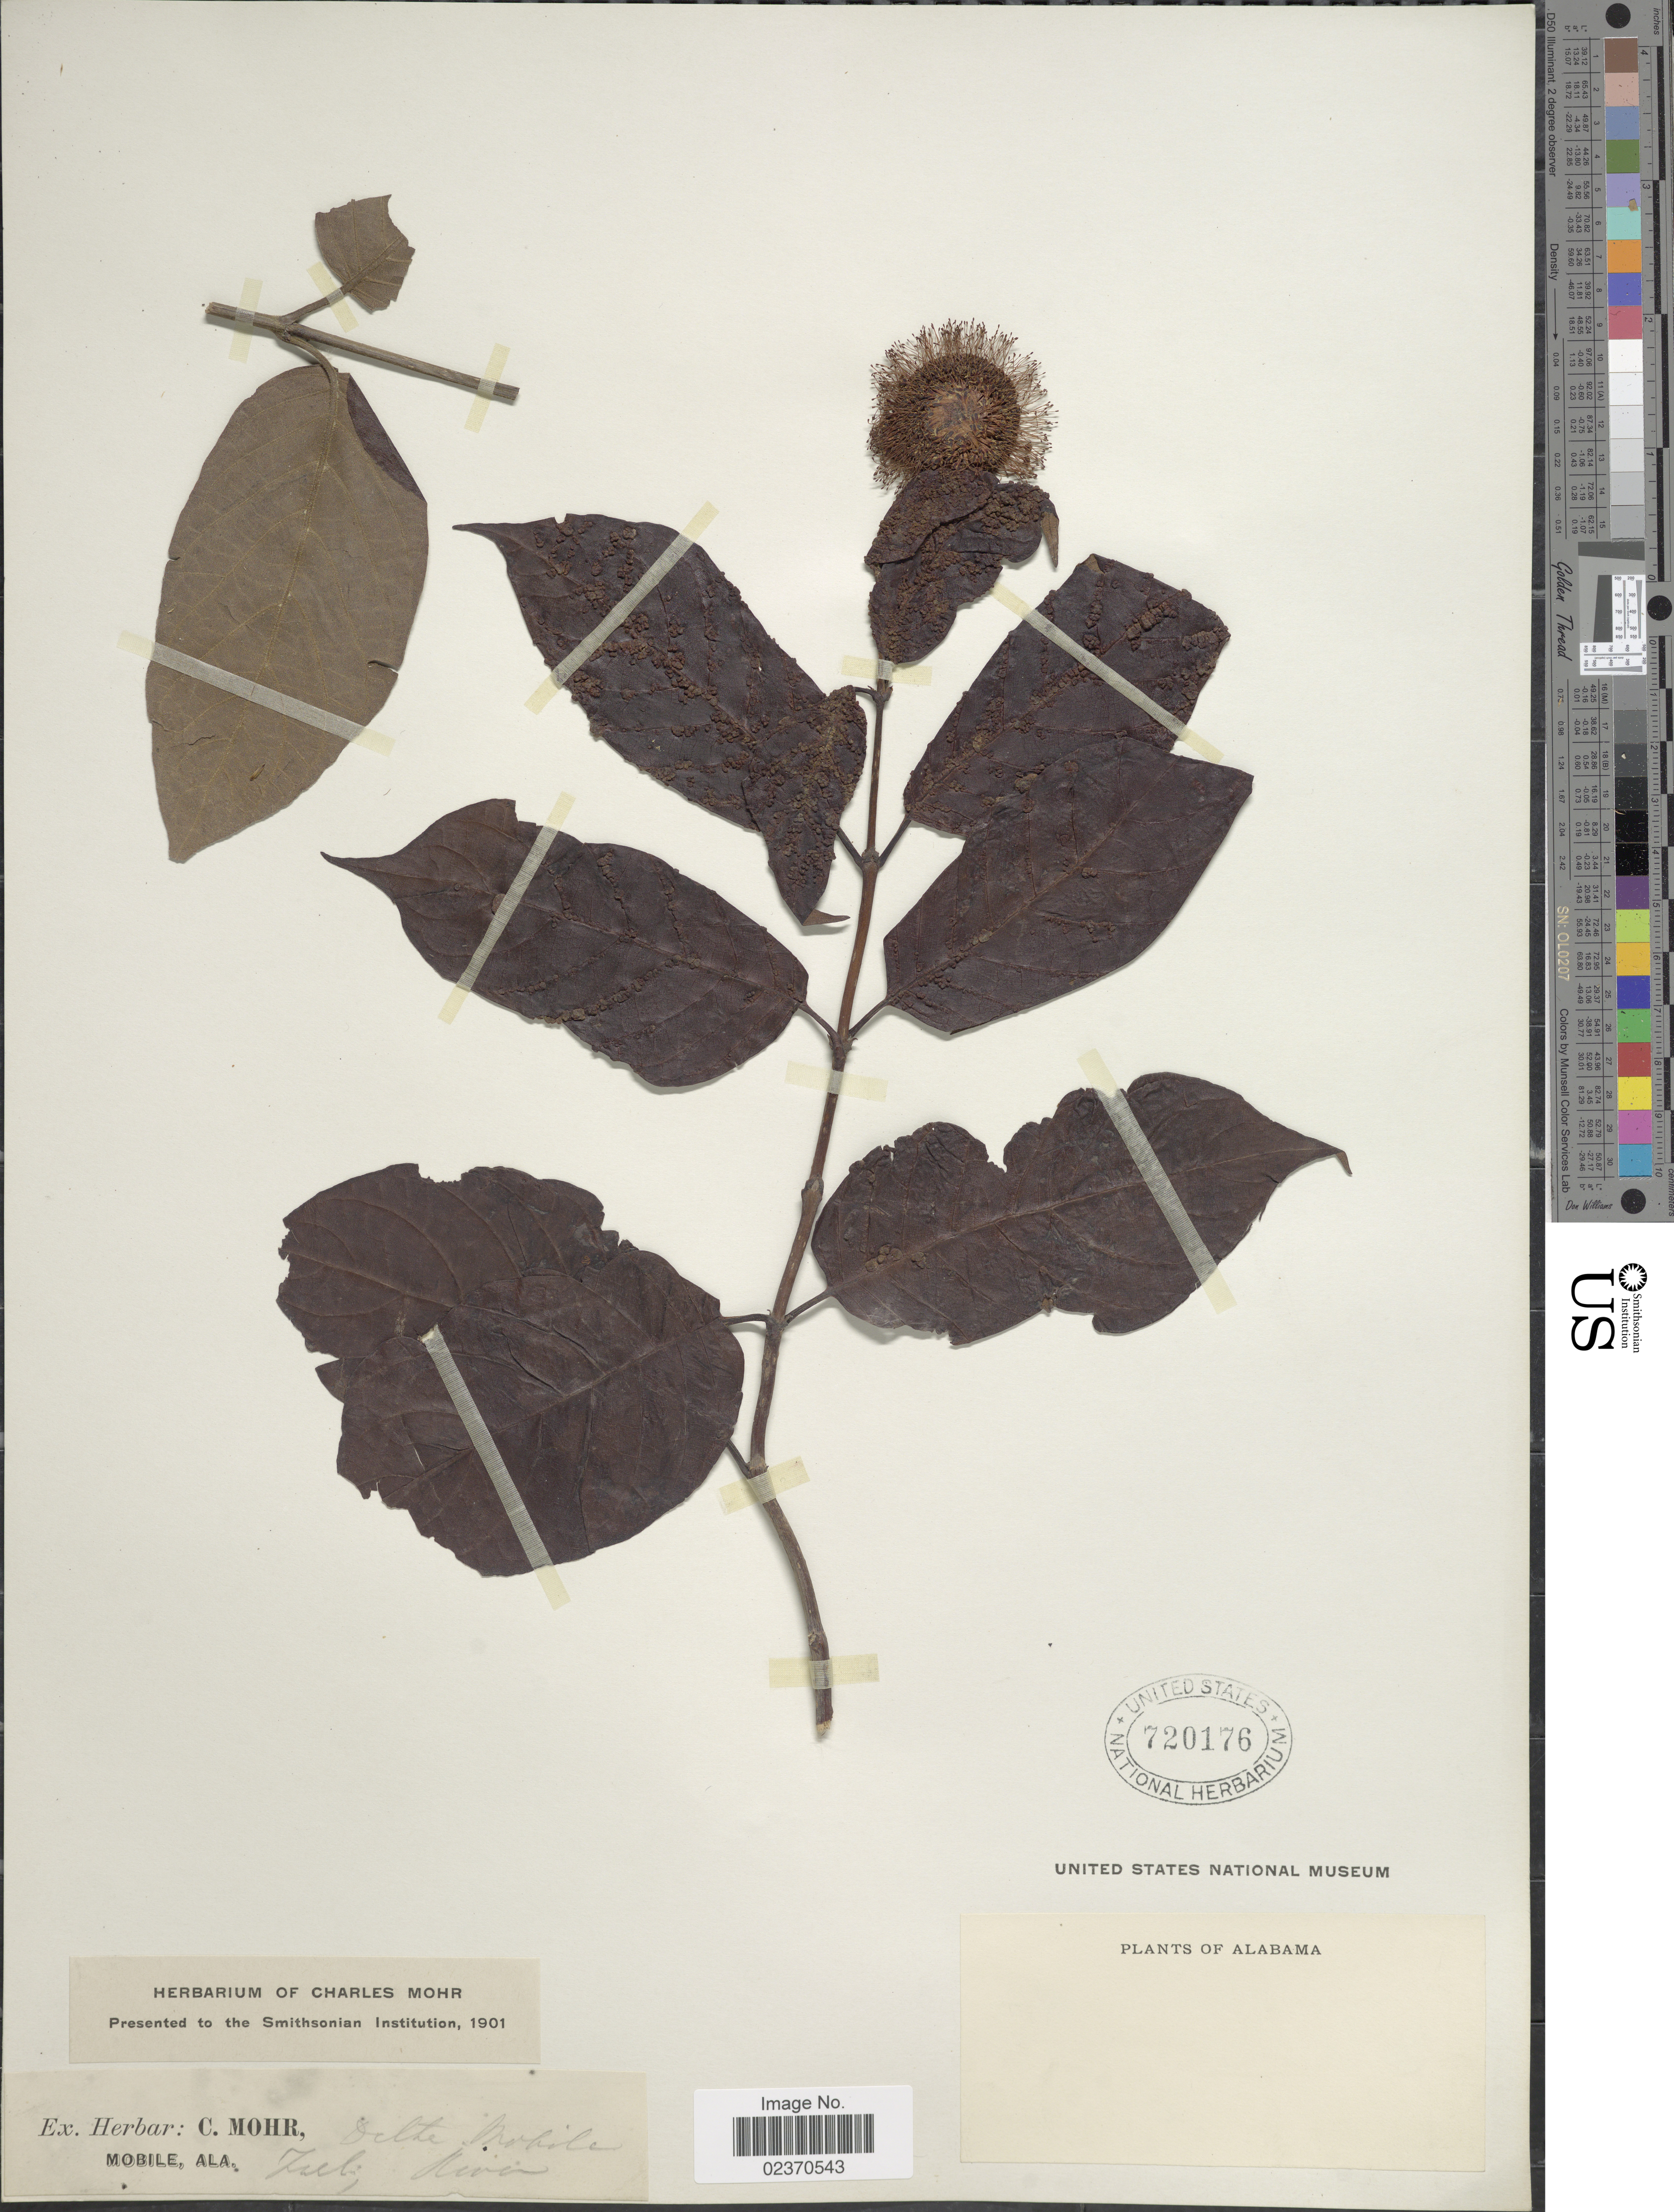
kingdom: Plantae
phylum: Tracheophyta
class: Magnoliopsida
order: Gentianales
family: Rubiaceae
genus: Cephalanthus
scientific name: Cephalanthus occidentalis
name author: L.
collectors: ex herb. C. Mohr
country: United States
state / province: Alabama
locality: Delta Mobile River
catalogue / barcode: US 720176